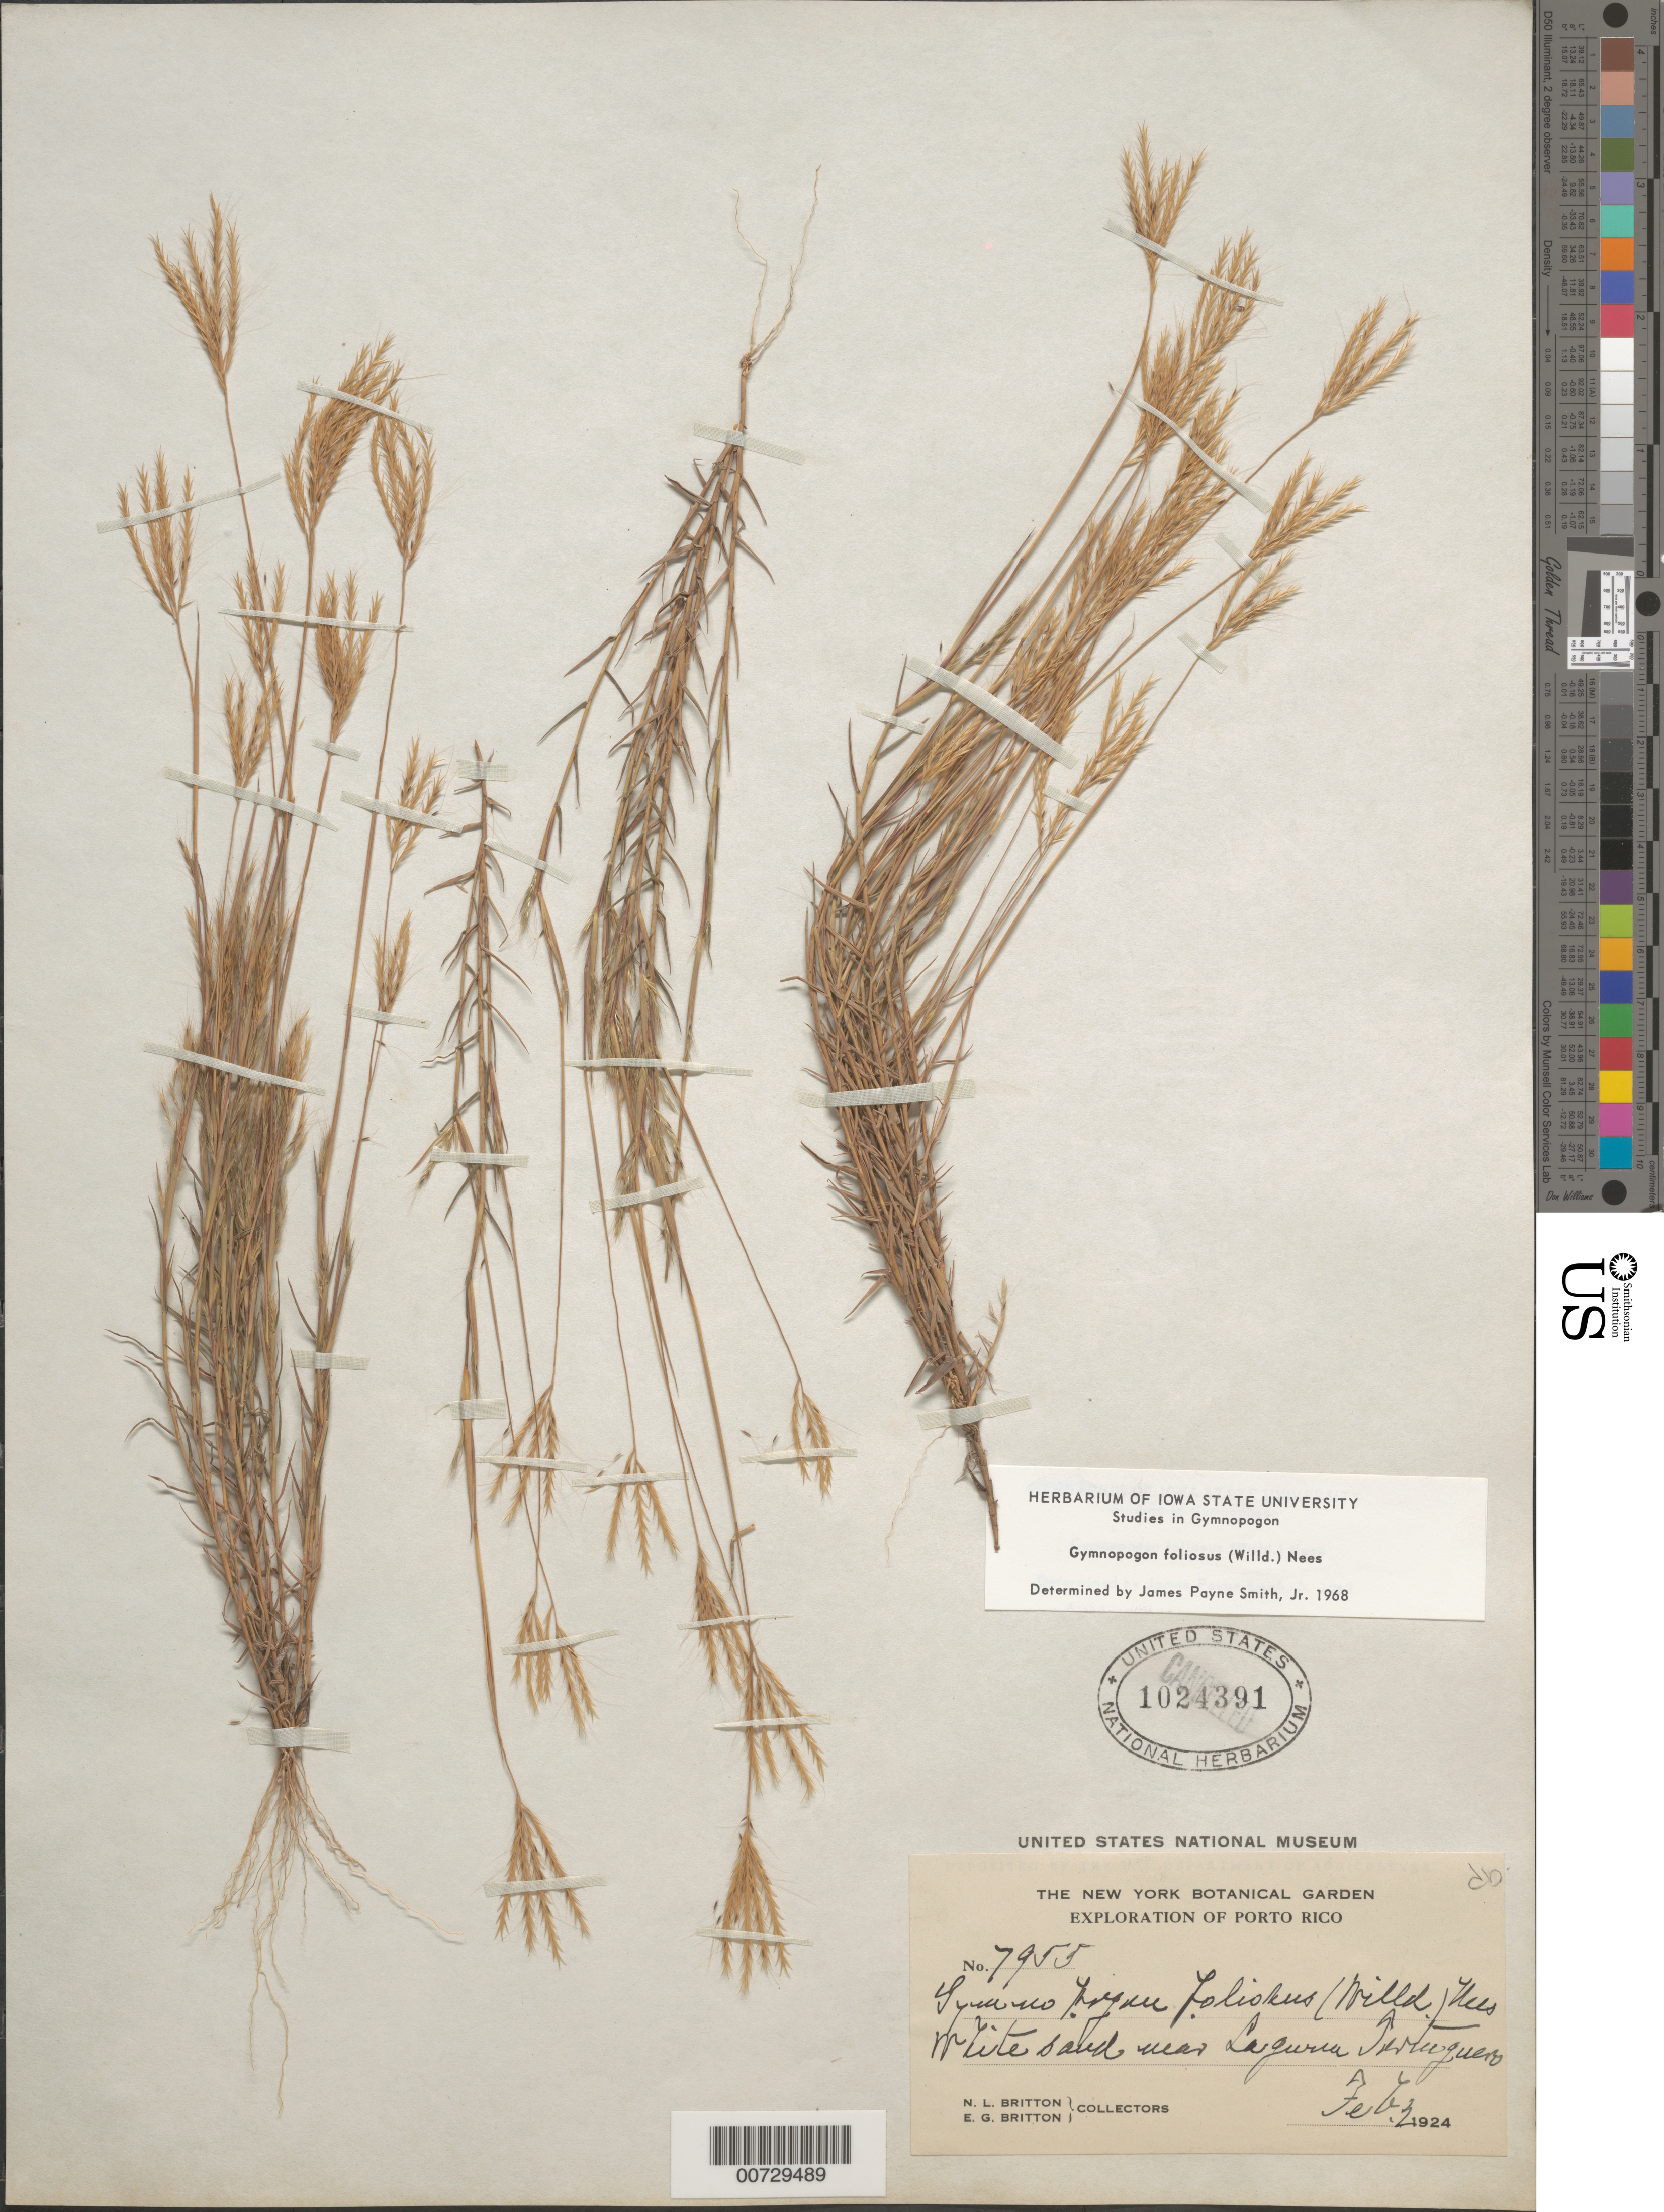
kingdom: Plantae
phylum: Tracheophyta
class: Liliopsida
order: Poales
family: Poaceae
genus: Gymnopogon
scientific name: Gymnopogon foliosus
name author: (Willd.) Nees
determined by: Smith, J. P., Jr.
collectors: N. Britton & E. G. Britton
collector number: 7955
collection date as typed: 02 Feb 1924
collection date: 1924-02-02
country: Puerto Rico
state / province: Manatí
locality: Laguna Tortuguero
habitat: White sand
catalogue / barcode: US 1024391